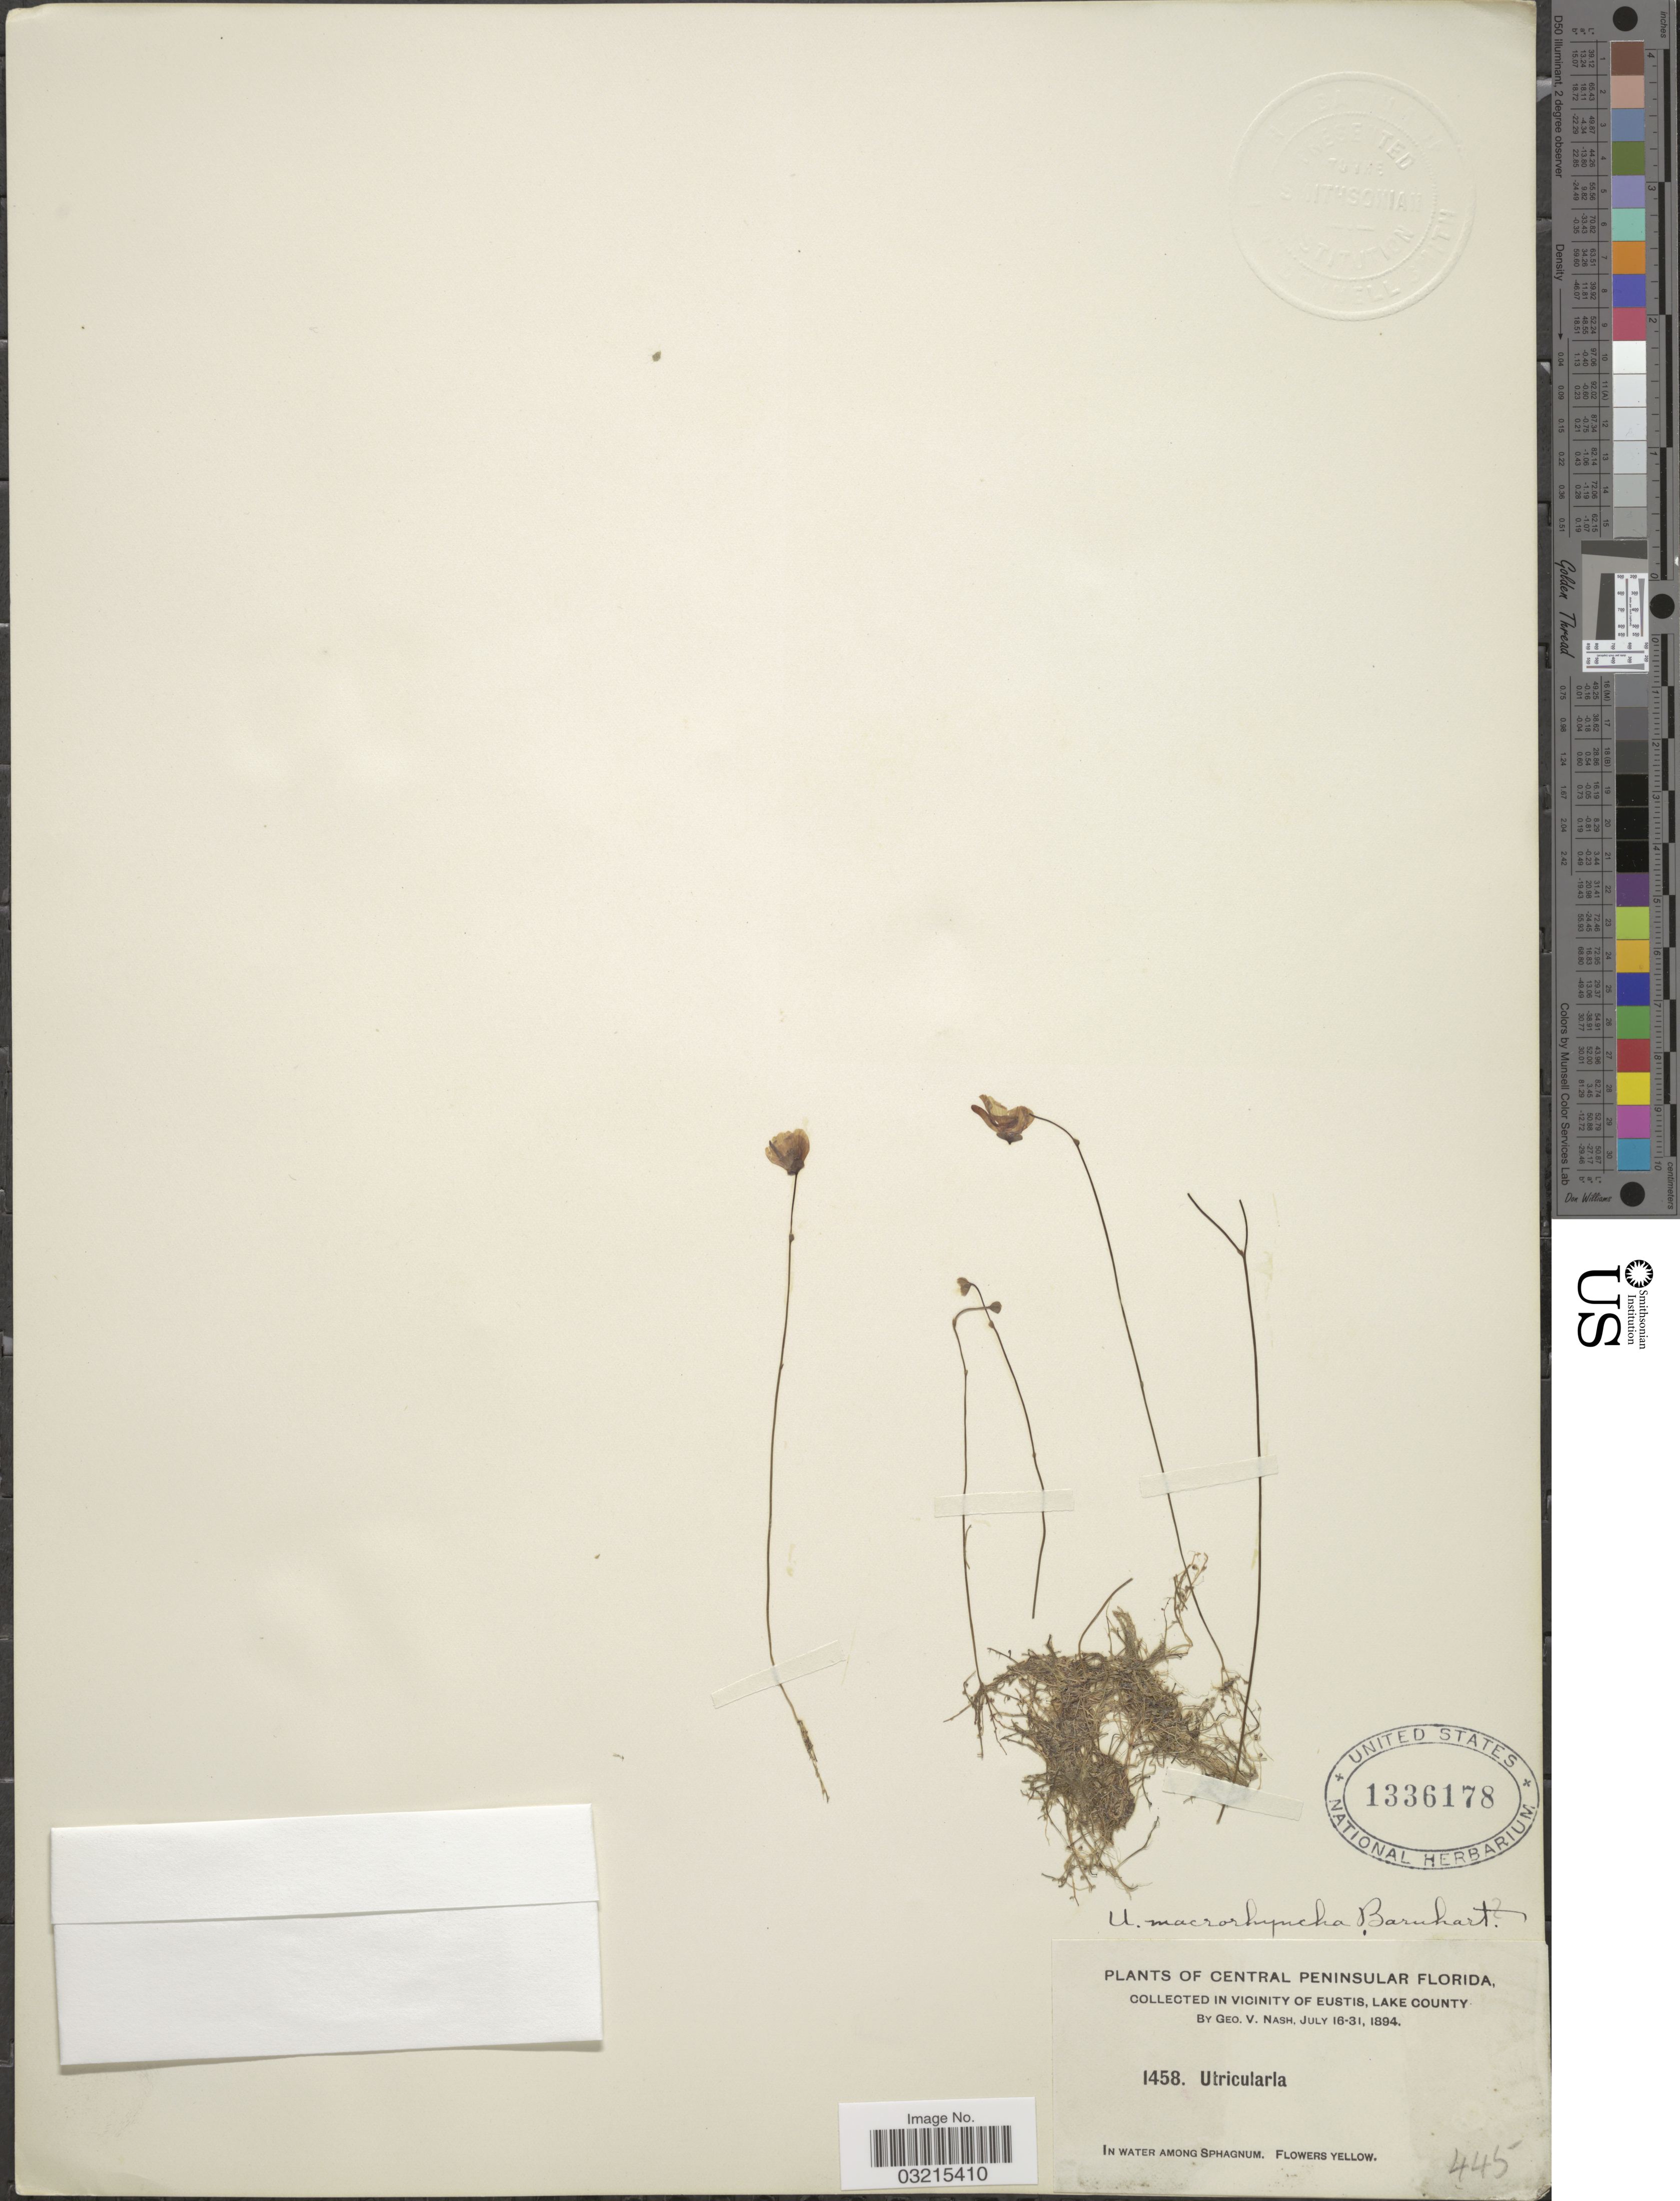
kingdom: Plantae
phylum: Tracheophyta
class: Magnoliopsida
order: Lamiales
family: Lentibulariaceae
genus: Utricularia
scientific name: Utricularia macrorhyncha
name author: Barnhart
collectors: G. V. Nash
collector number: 1458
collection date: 1894-07-16/1894-07-31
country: United States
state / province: Florida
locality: Central Peninsular Florida. Vicinity of Eustis, Lake County.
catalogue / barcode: US 1336178